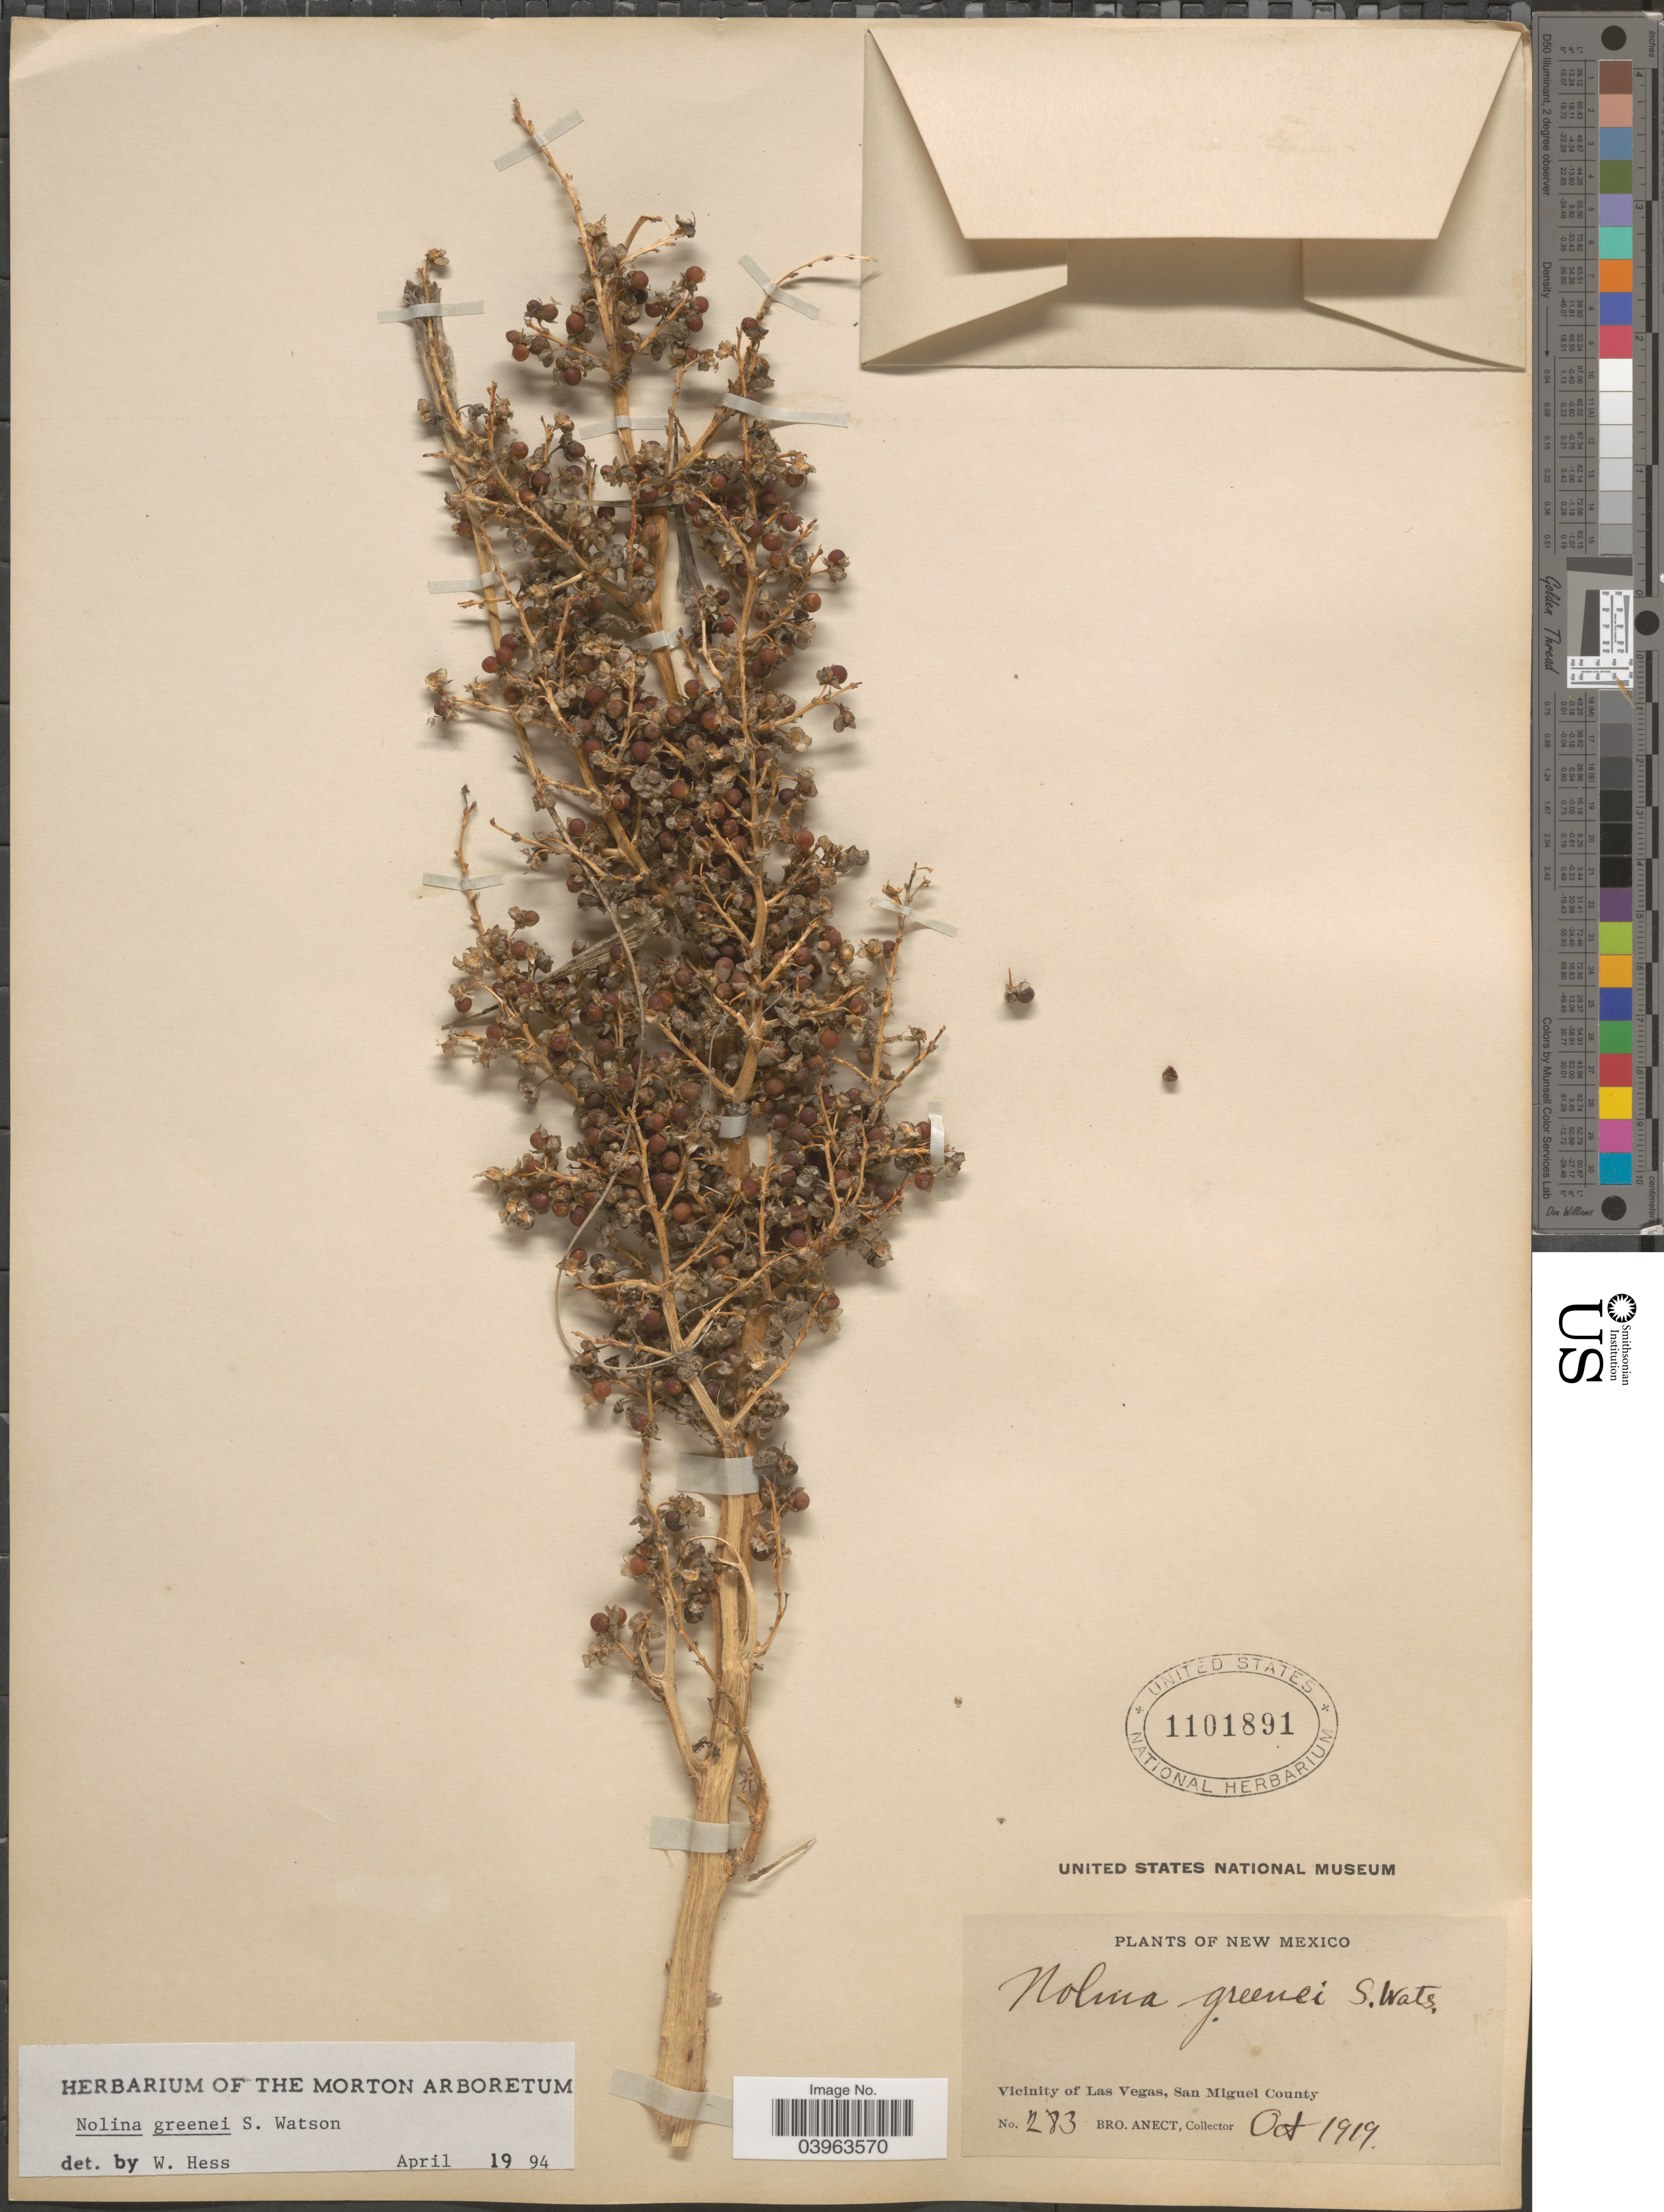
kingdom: Plantae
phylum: Tracheophyta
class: Liliopsida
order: Asparagales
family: Asparagaceae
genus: Nolina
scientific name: Nolina greenei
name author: S. Watson ex Trel.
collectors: B. Anect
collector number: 283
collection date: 1919-10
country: United States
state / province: New Mexico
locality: Vicinity of Las Vegas, San Miguel County.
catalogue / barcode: US 1101891